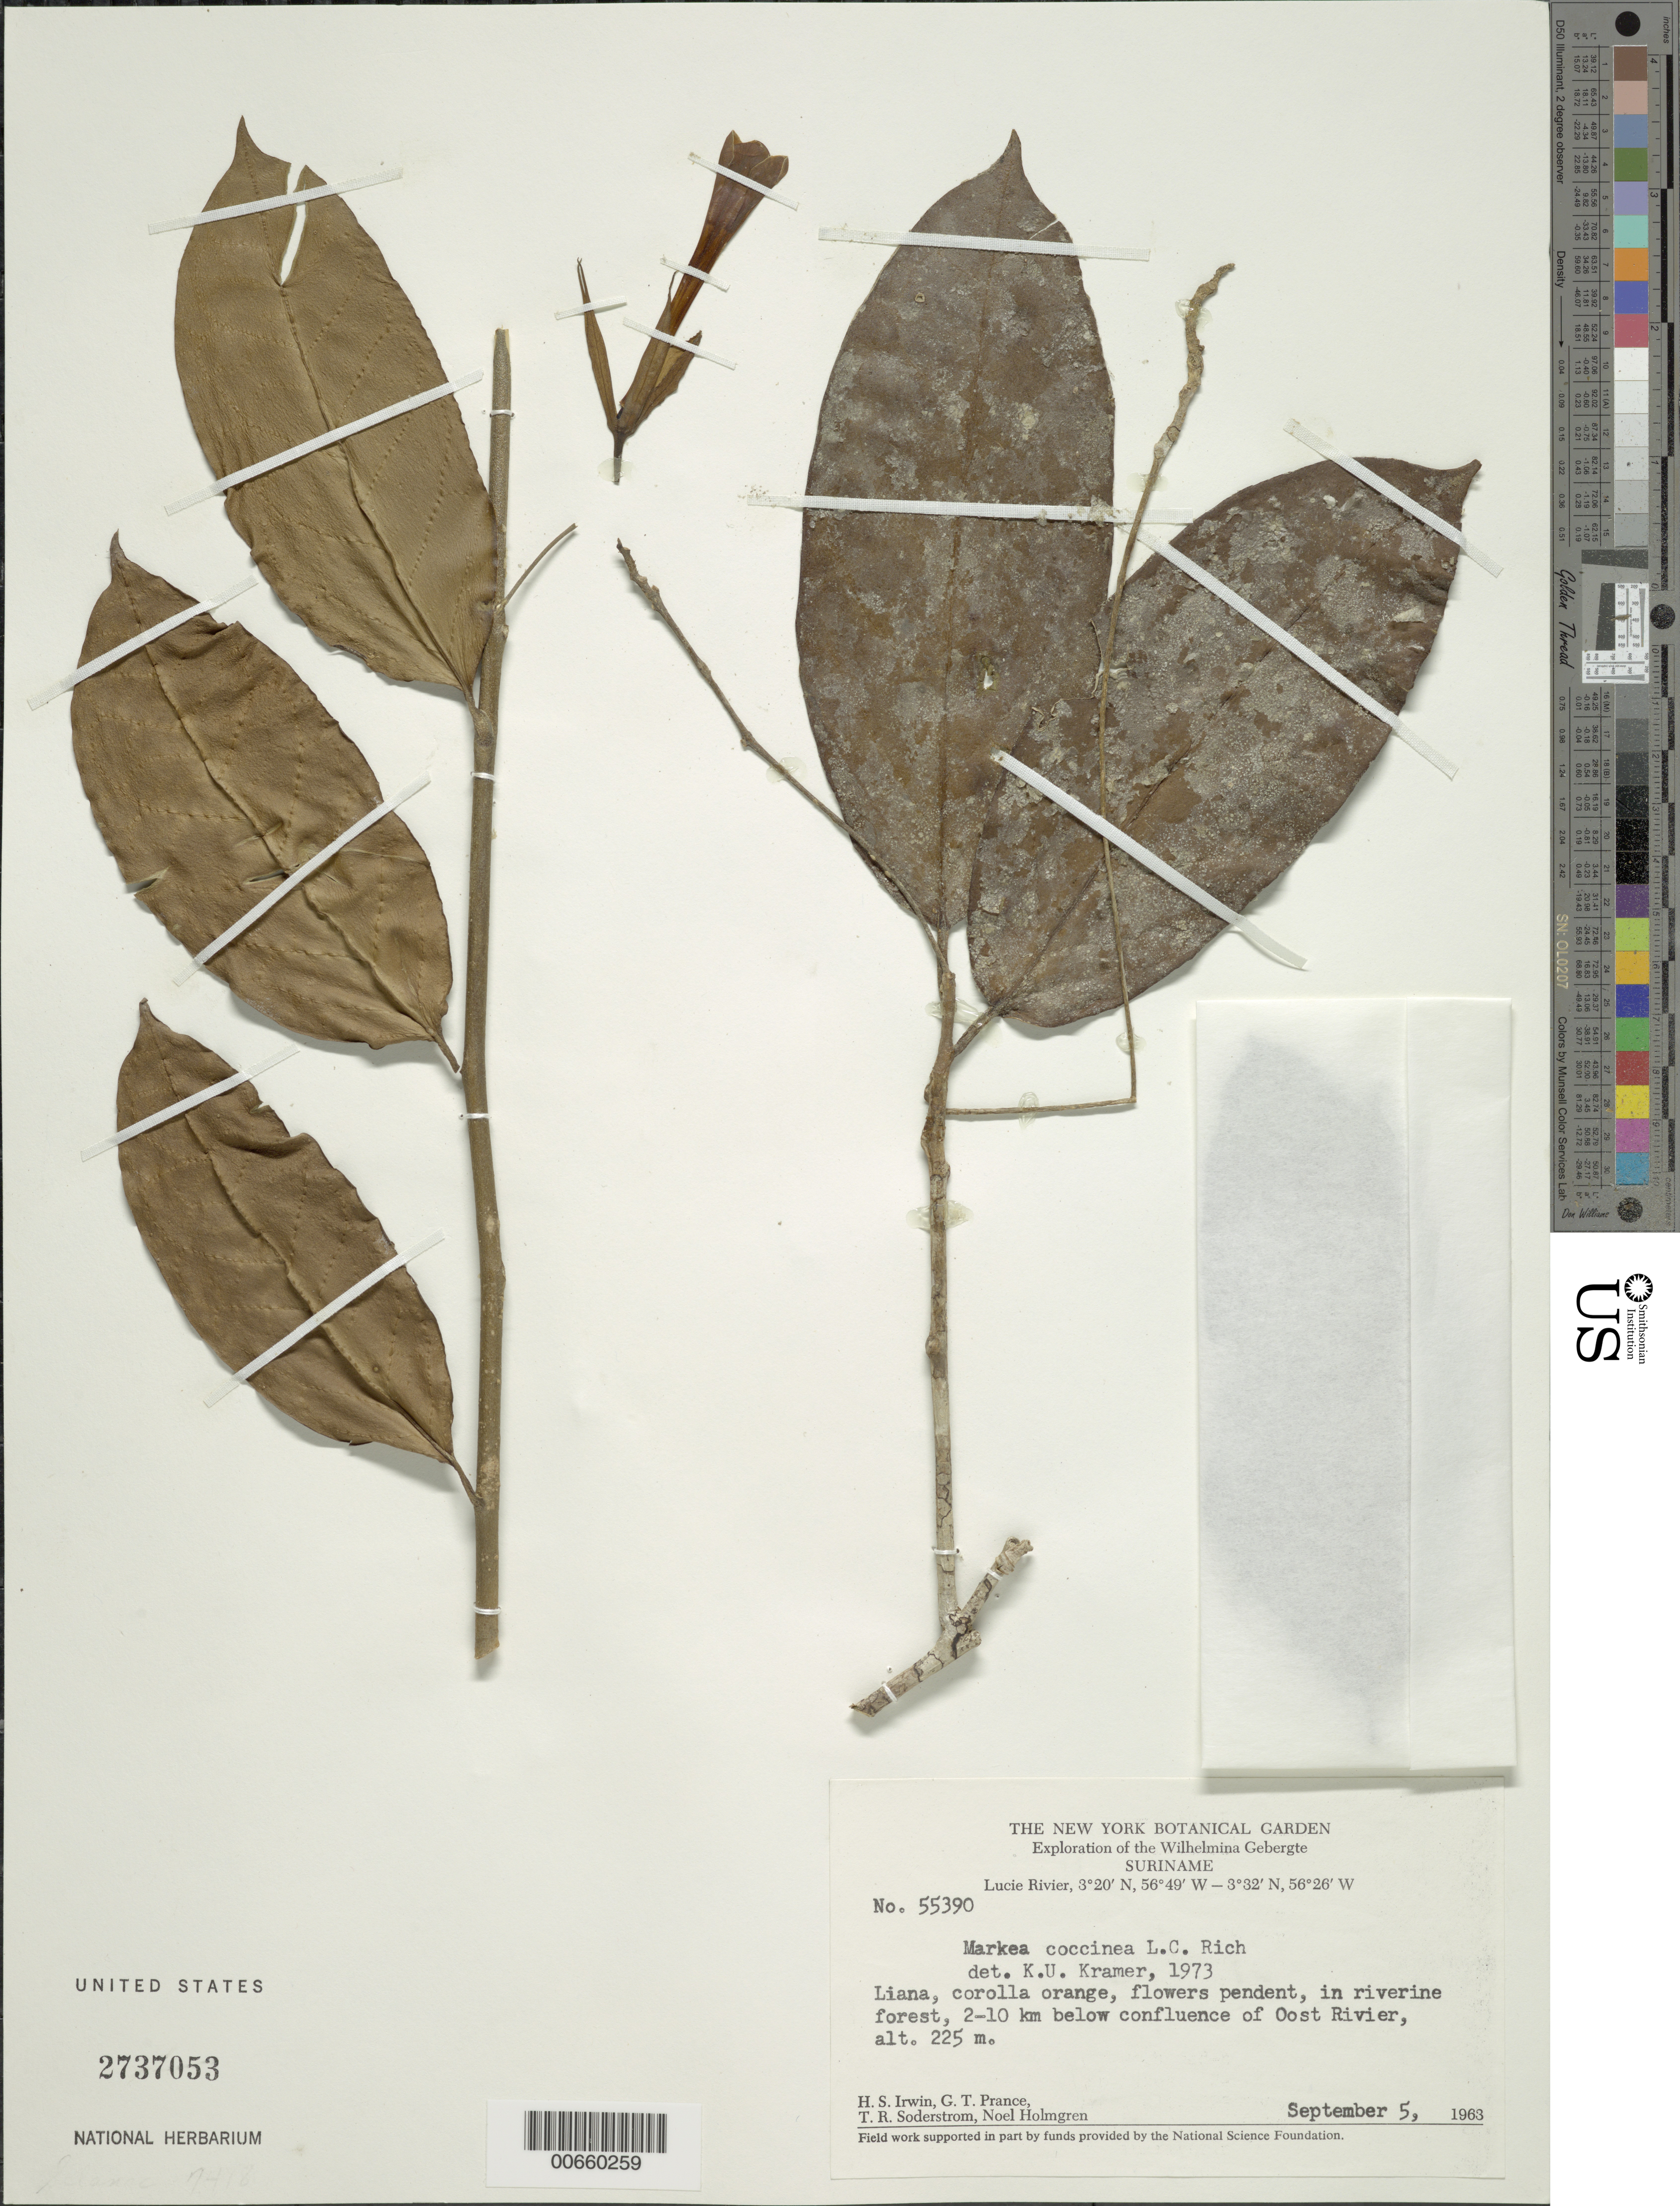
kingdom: Plantae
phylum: Tracheophyta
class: Magnoliopsida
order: Solanales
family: Solanaceae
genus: Markea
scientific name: Markea coccinea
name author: Rich.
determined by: Kramer, K. U.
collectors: H. Irwin, G. T. Prance, T. R. Soderstrom & N. H. Holmgren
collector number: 55390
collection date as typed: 5-Sep-63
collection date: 1963-09-05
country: Suriname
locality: Lucie R., 2-10 km below confl. with Oost R., Wilhelmina Gebergte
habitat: Riverine forest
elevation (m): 225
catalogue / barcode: US 2737053